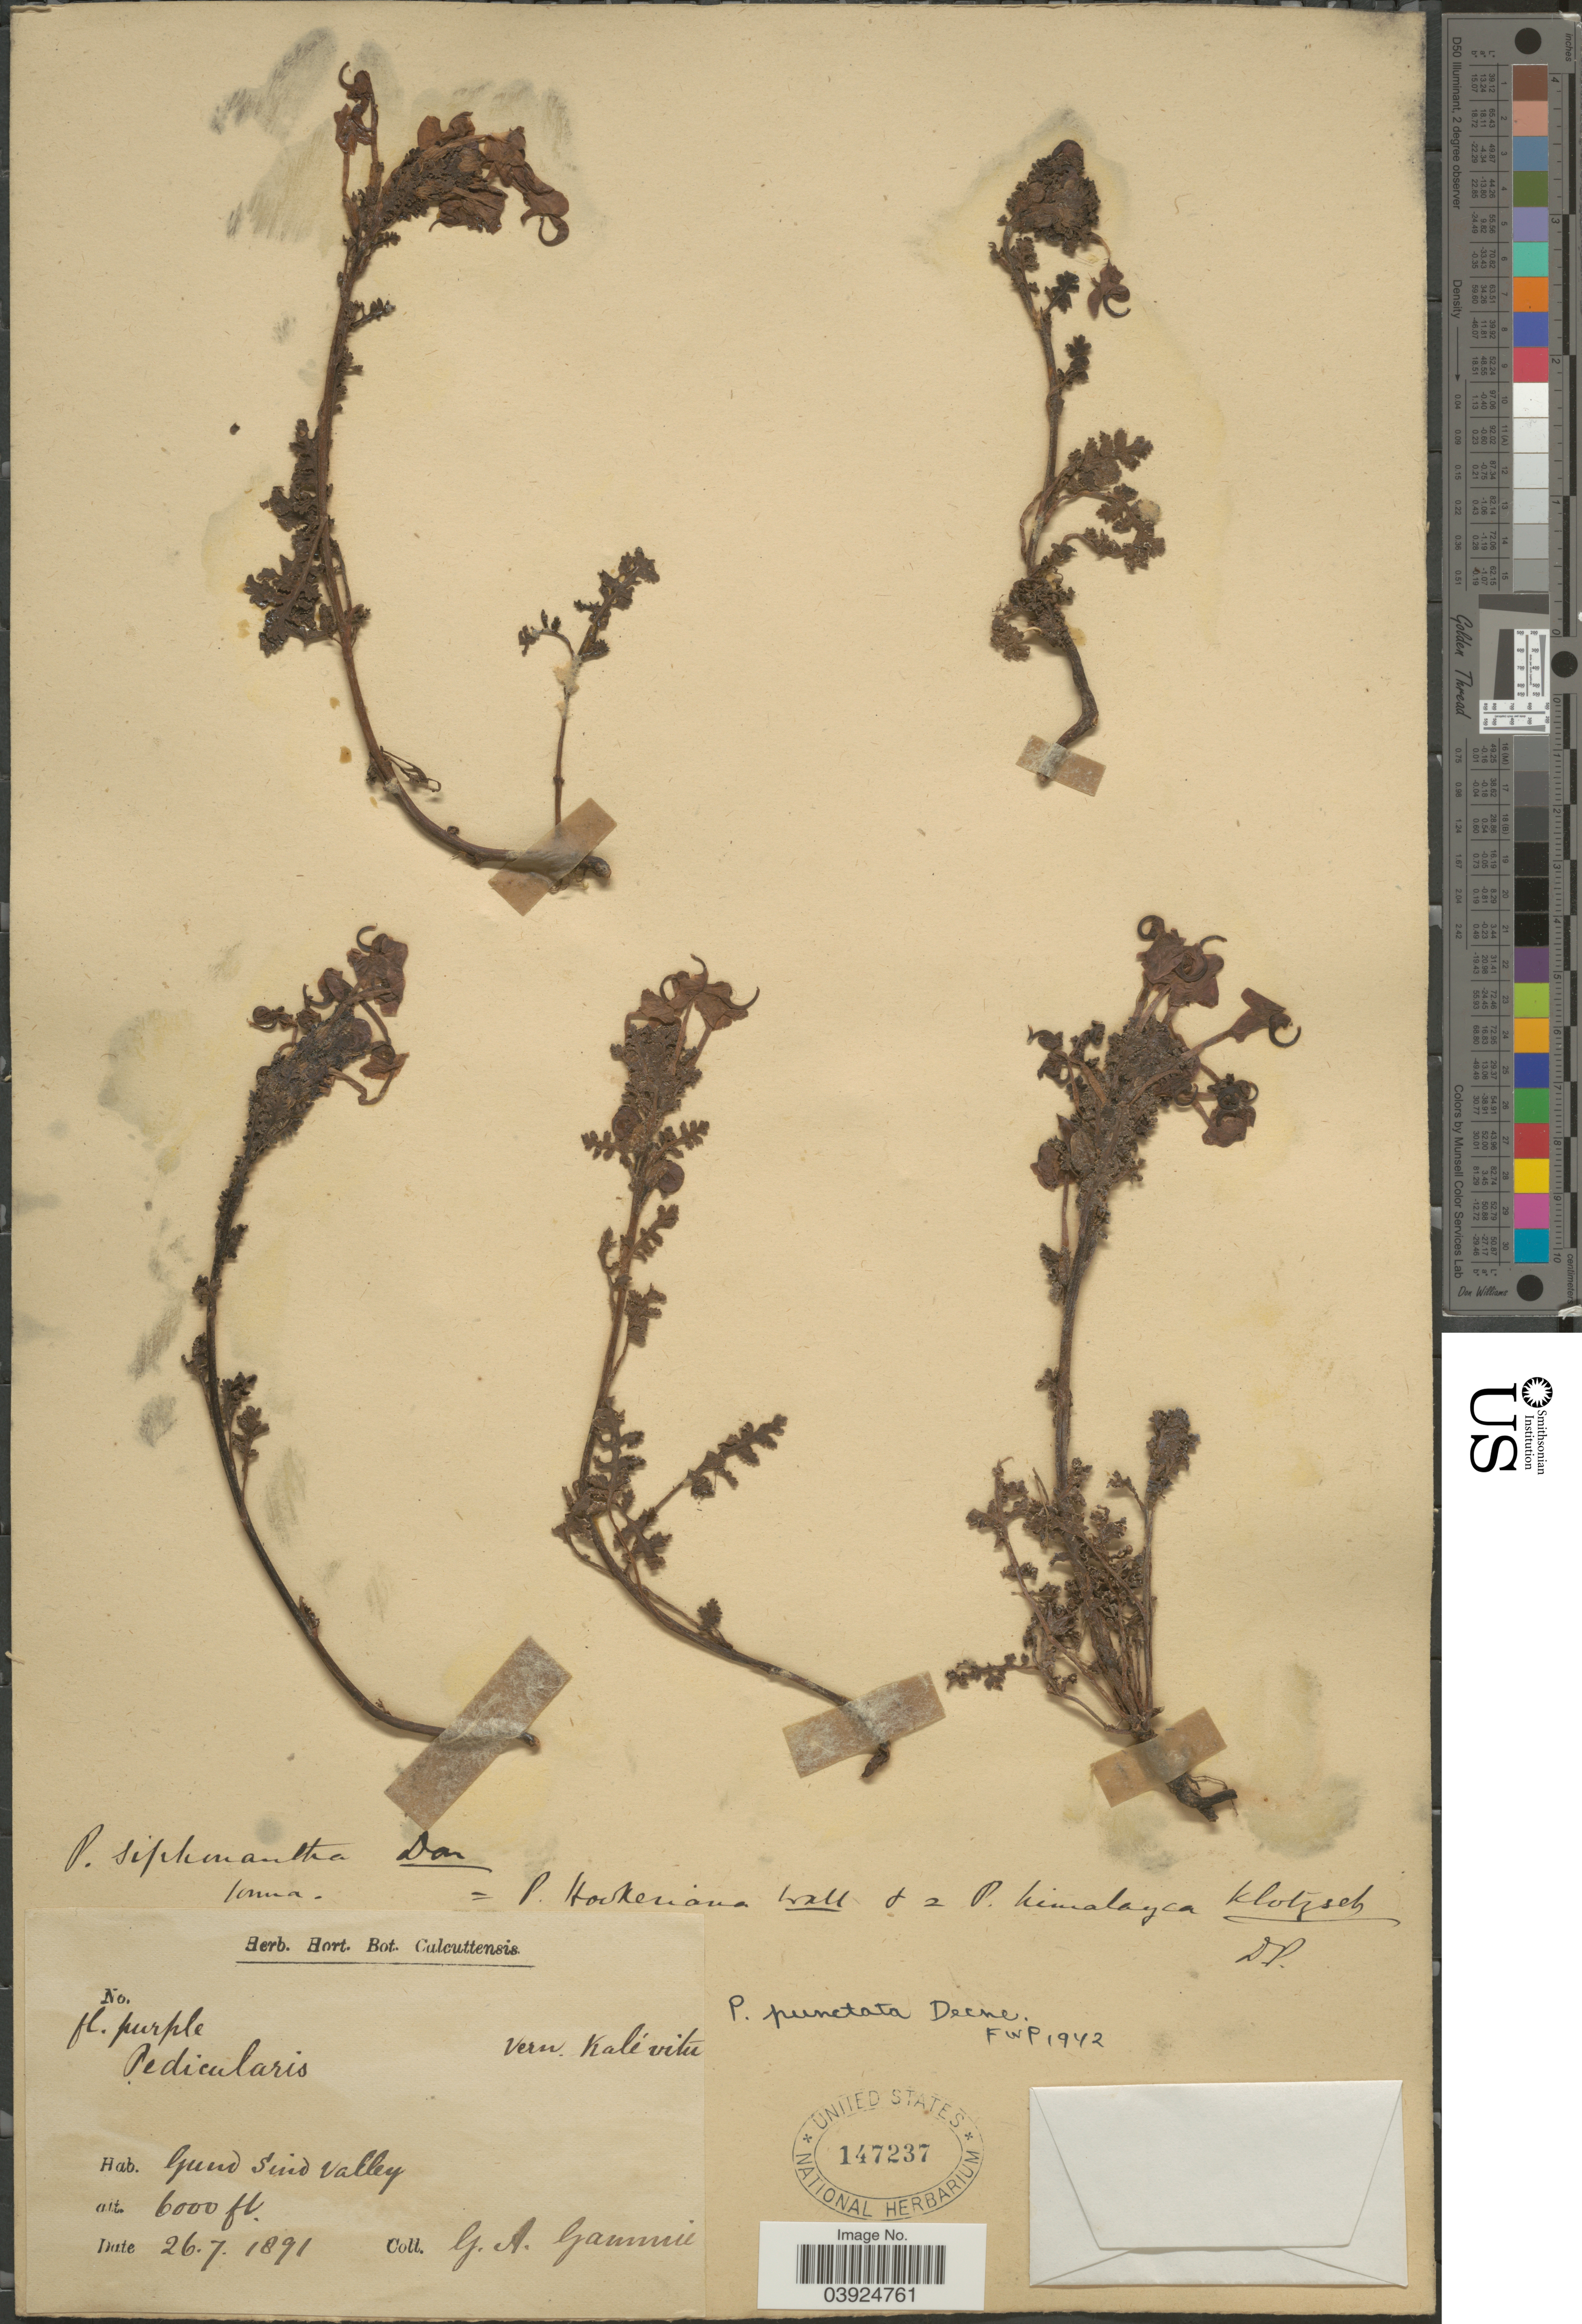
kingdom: Plantae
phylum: Tracheophyta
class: Magnoliopsida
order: Lamiales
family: Orobanchaceae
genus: Pedicularis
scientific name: Pedicularis punctata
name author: Decne.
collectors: G. Gammie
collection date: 1891-07-26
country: Pakistan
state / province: Sindh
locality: Gund Sind Valley.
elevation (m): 1829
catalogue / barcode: US 147237